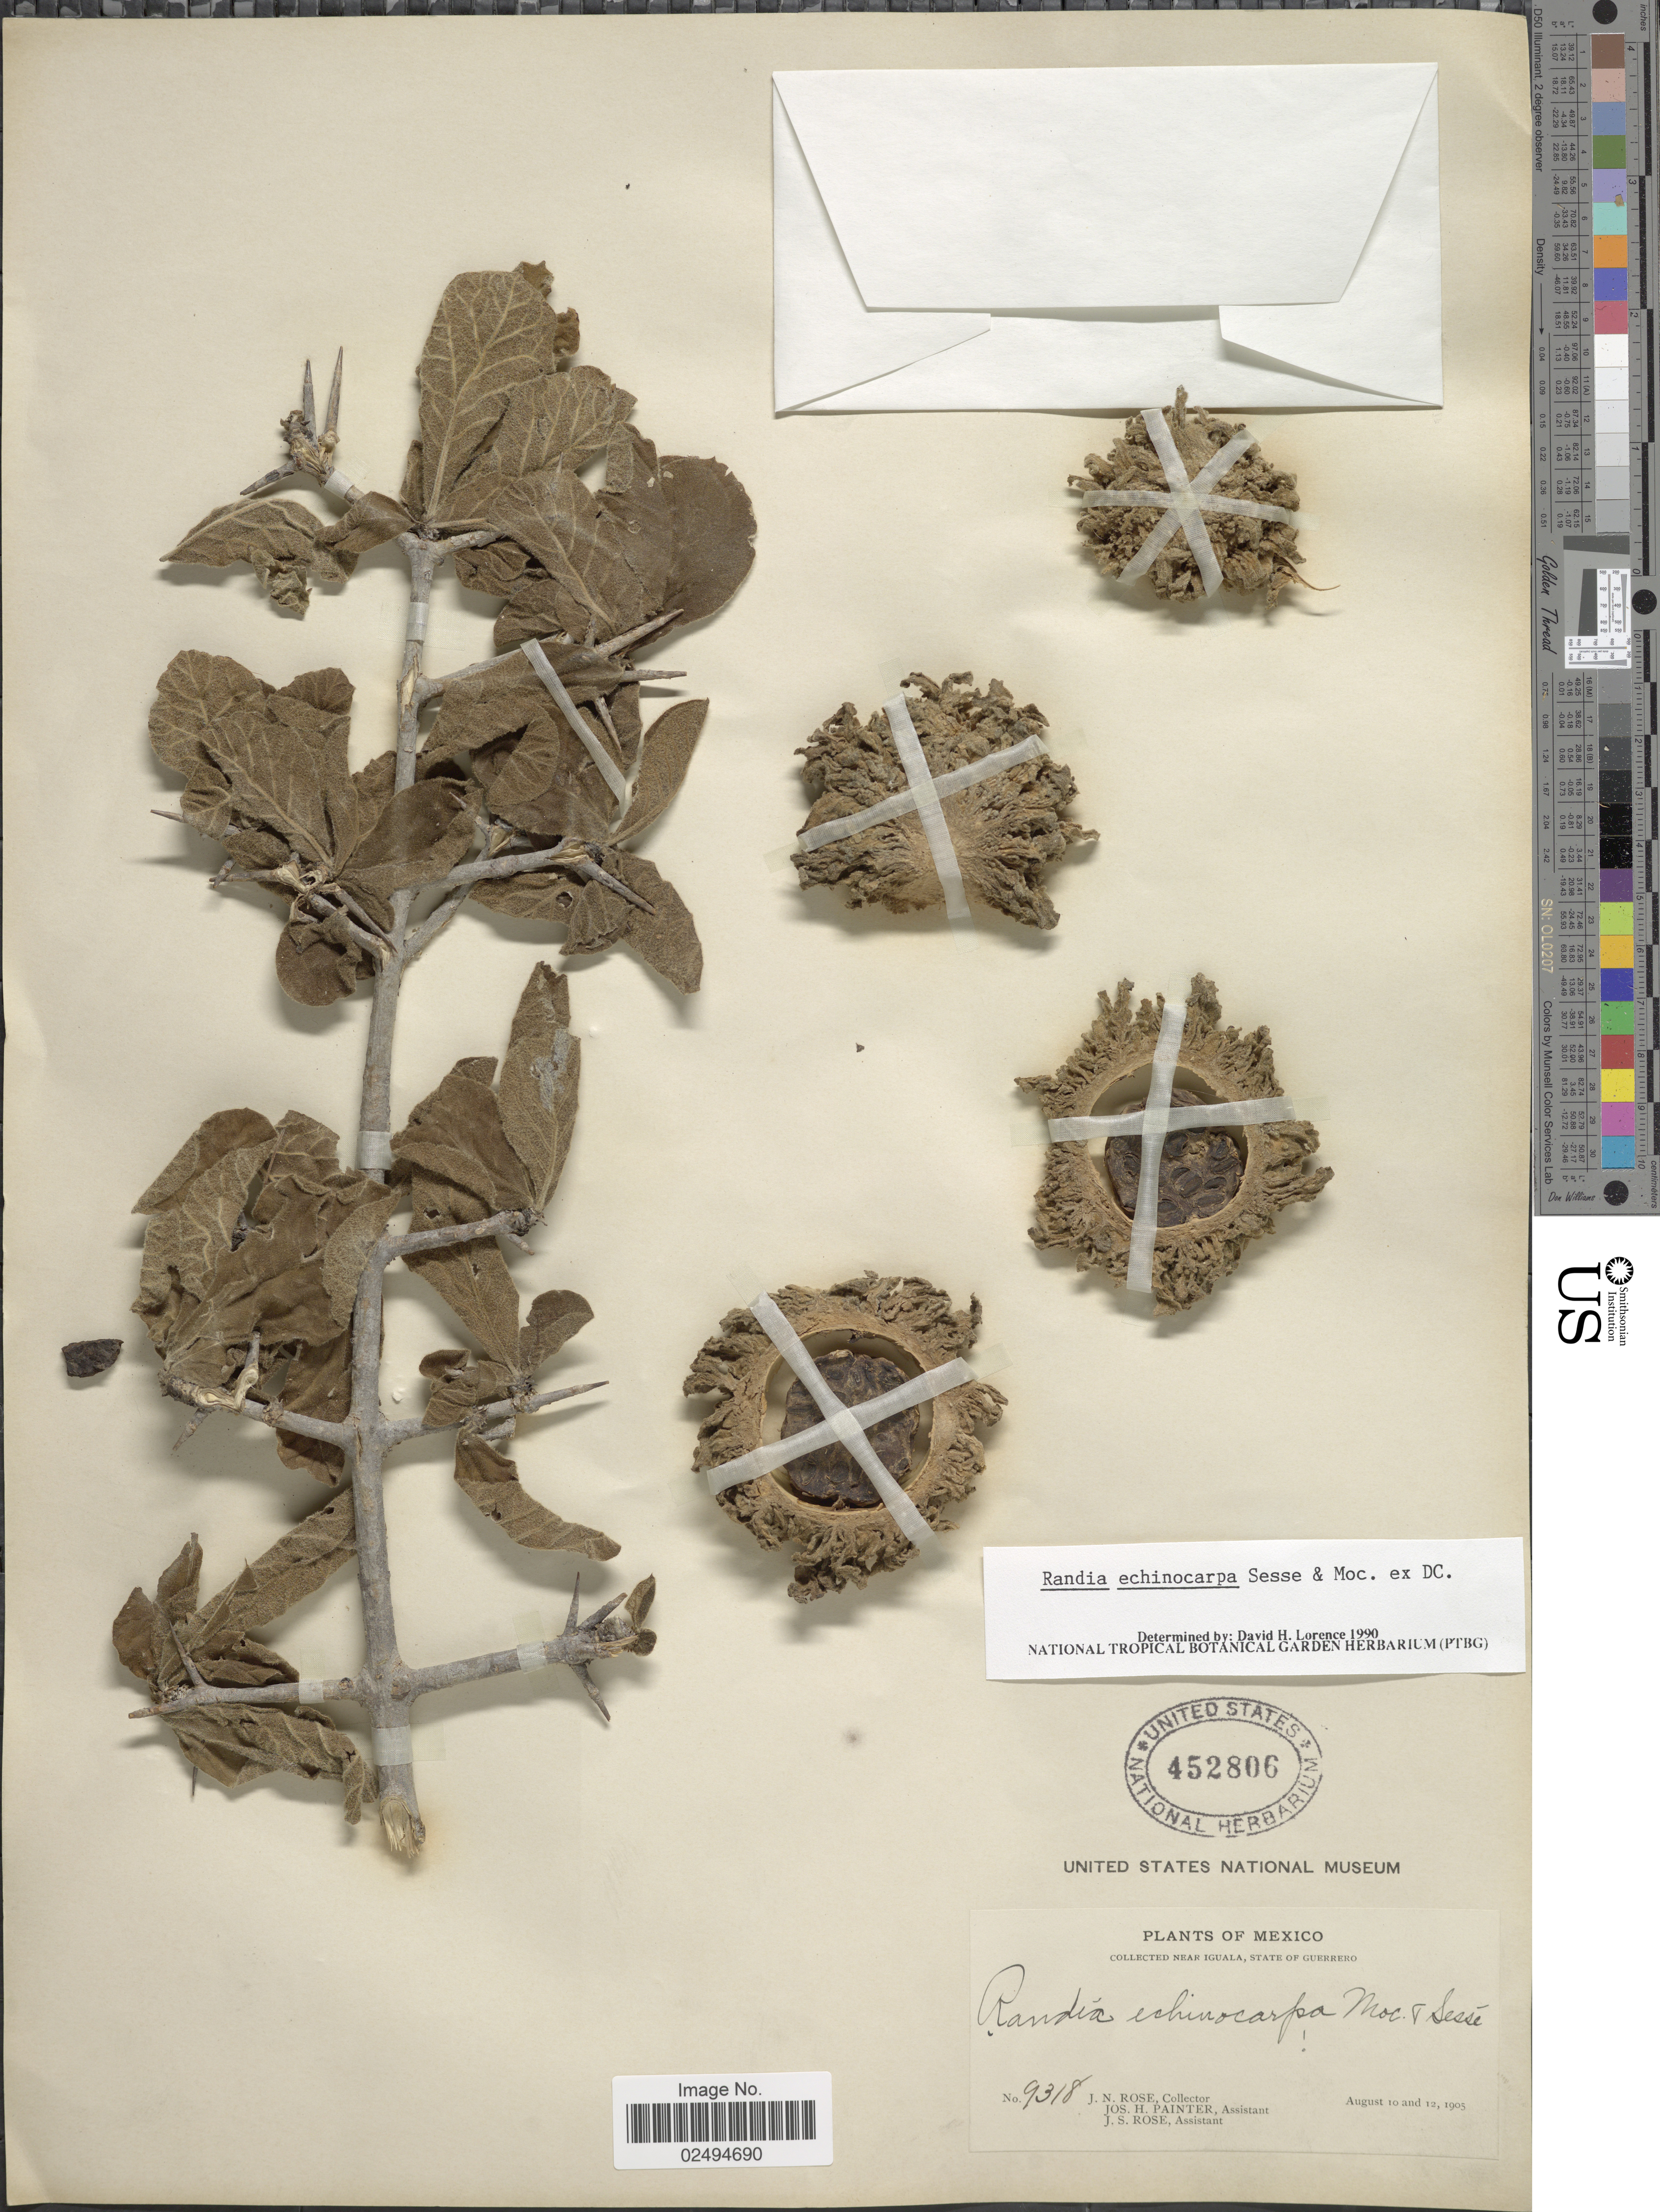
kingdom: Plantae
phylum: Tracheophyta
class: Magnoliopsida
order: Gentianales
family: Rubiaceae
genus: Randia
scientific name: Randia echinocarpa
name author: Sessé & Moc. ex DC.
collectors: J. N. Rose, J. H. Painter & J. S. Rose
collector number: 9318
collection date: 1905-08-10/1905-08-12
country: Mexico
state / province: Guerrero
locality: Near Iguala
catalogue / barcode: US 452806